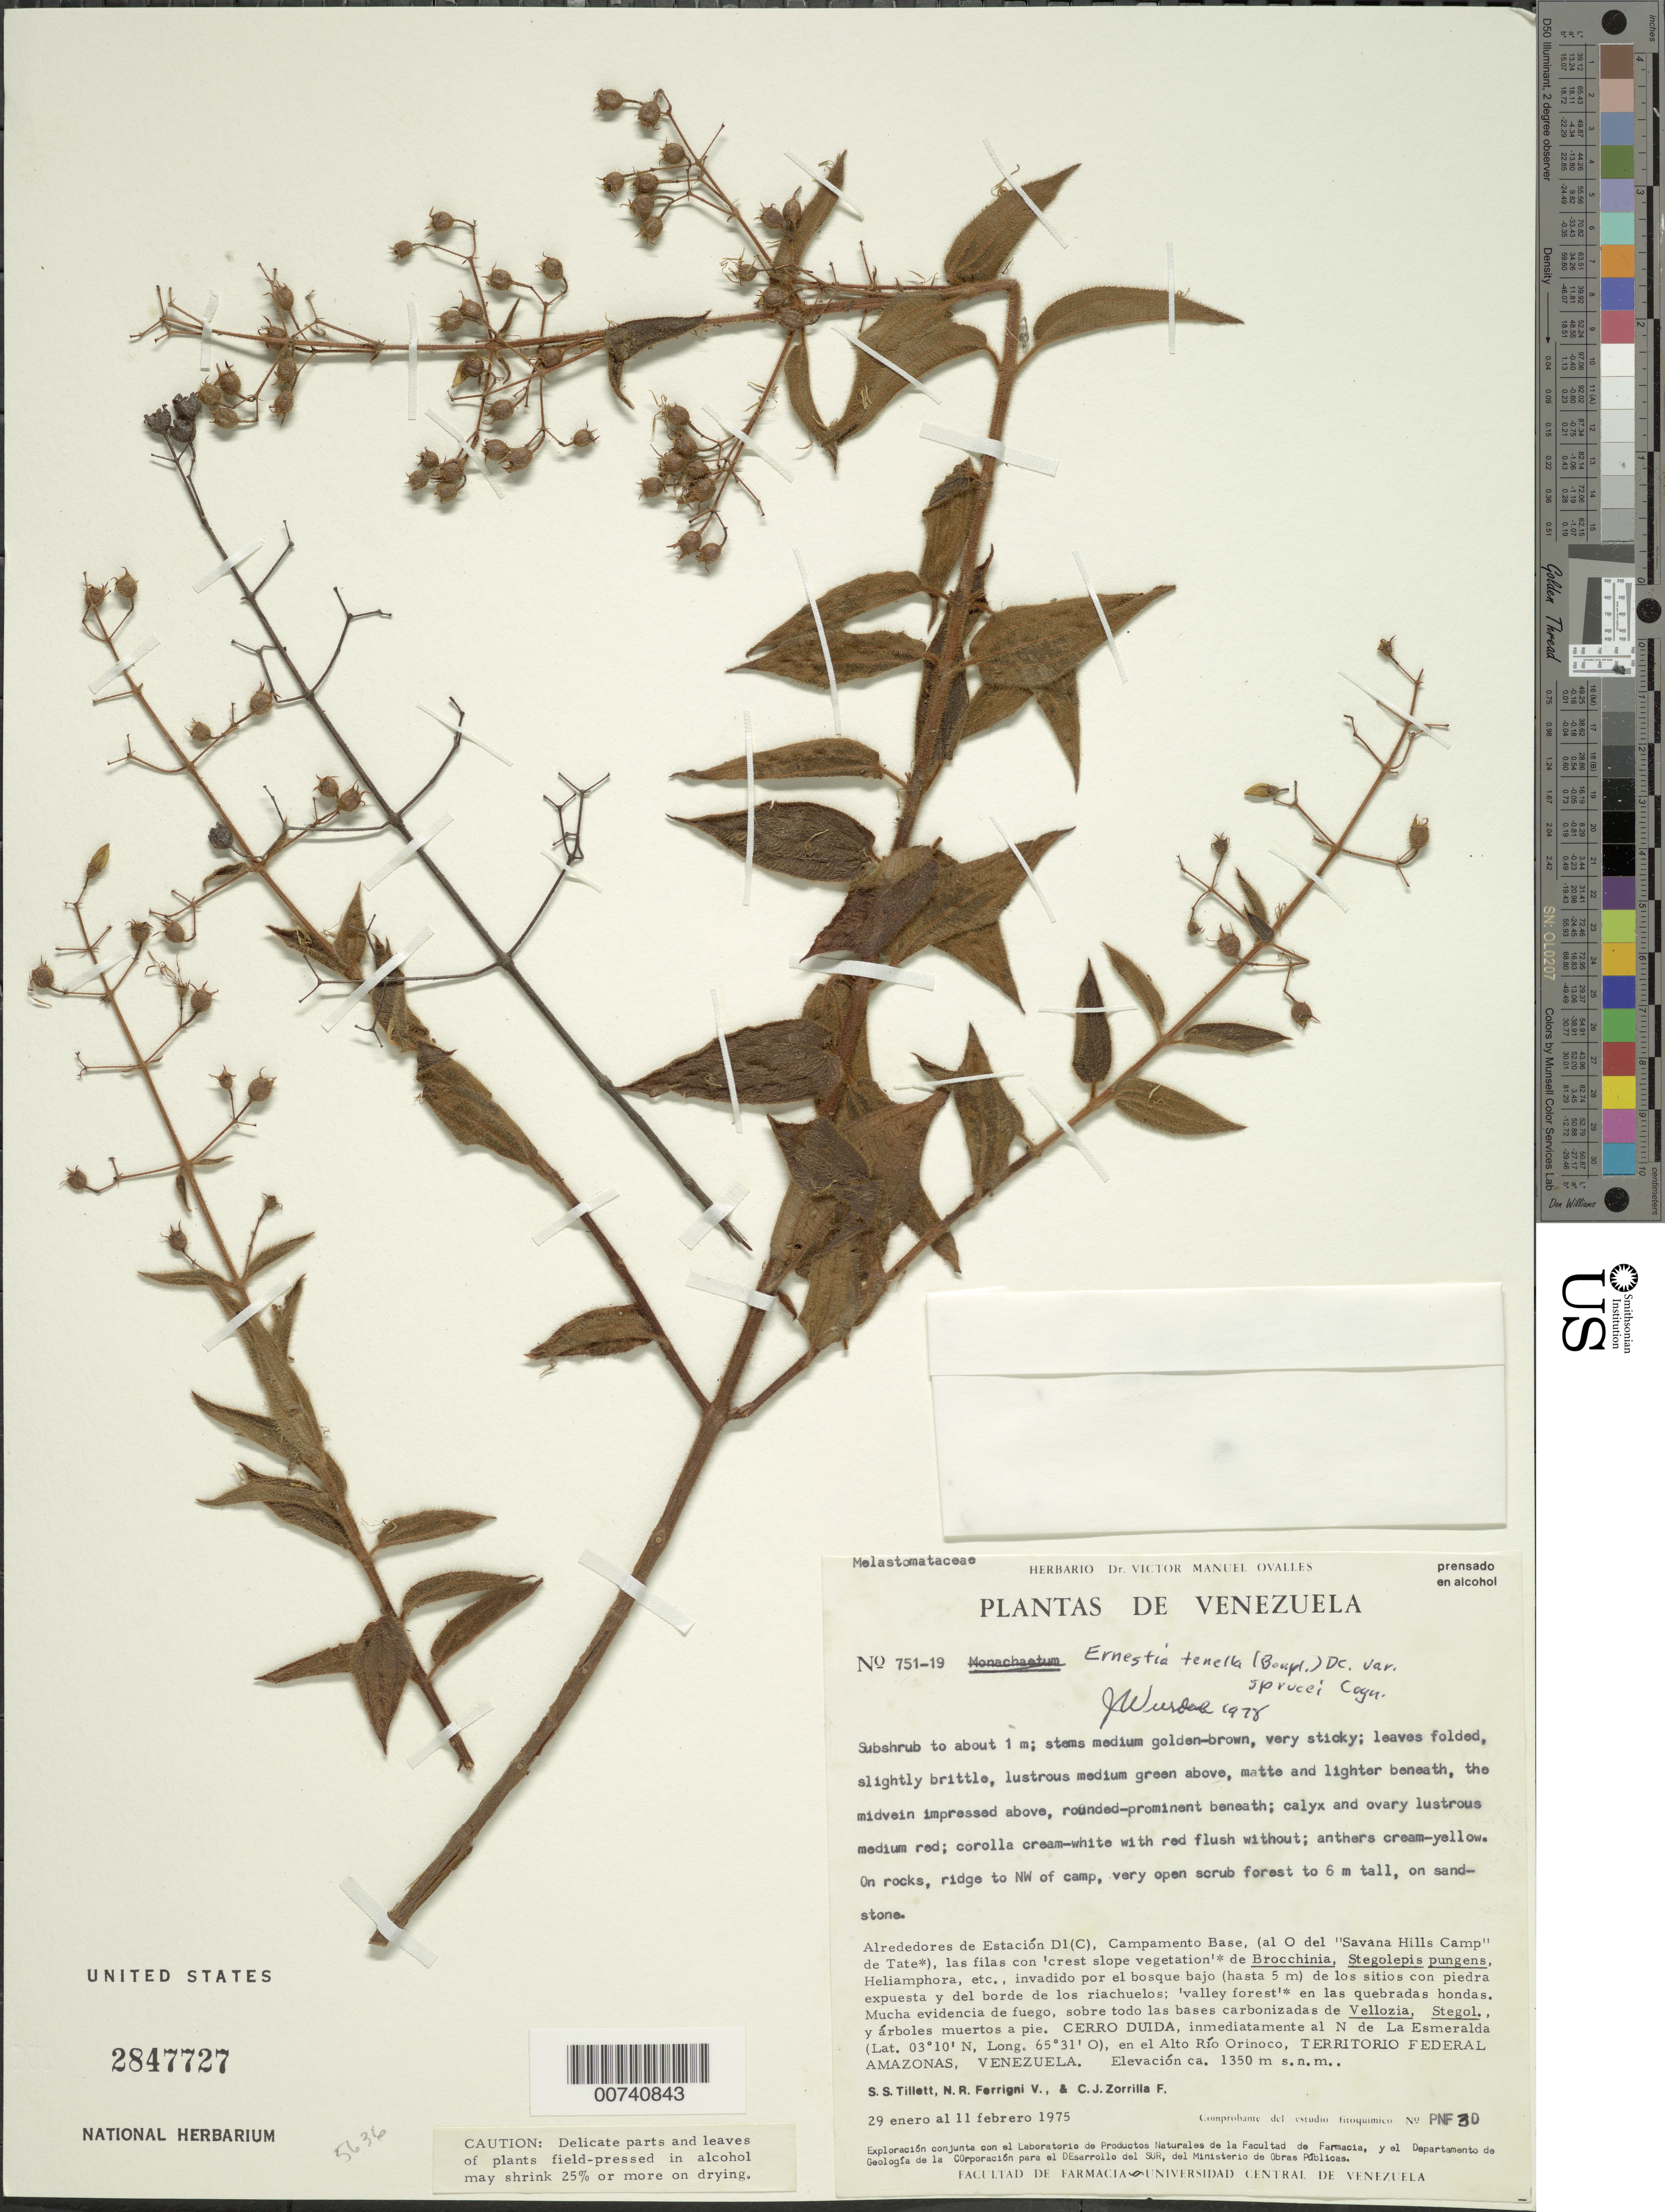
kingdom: Plantae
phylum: Tracheophyta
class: Magnoliopsida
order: Myrtales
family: Melastomataceae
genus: Ernestia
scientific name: Ernestia tenella var. sprucei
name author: Cogn.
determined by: Wurdack, John J., (US), US (UNITED STATES)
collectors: S. S. Tillett, N. Ferrigni V. & C. Zorrilla F.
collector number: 751 19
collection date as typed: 29-Jan-75 to 11-Feb-75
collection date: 1975-01-29/1975-02-11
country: Venezuela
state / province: Amazonas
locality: Cerro Duida, N de La Esmeralda, en el Alto Rio Orinoco; Estacion D1C, Camp. Base (O del Savanna Hills Camp de Tate); ridge NW of camp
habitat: Rocks, ridge, open scrub forest to 6 m tall, on sandstone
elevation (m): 1350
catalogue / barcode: US 2847727